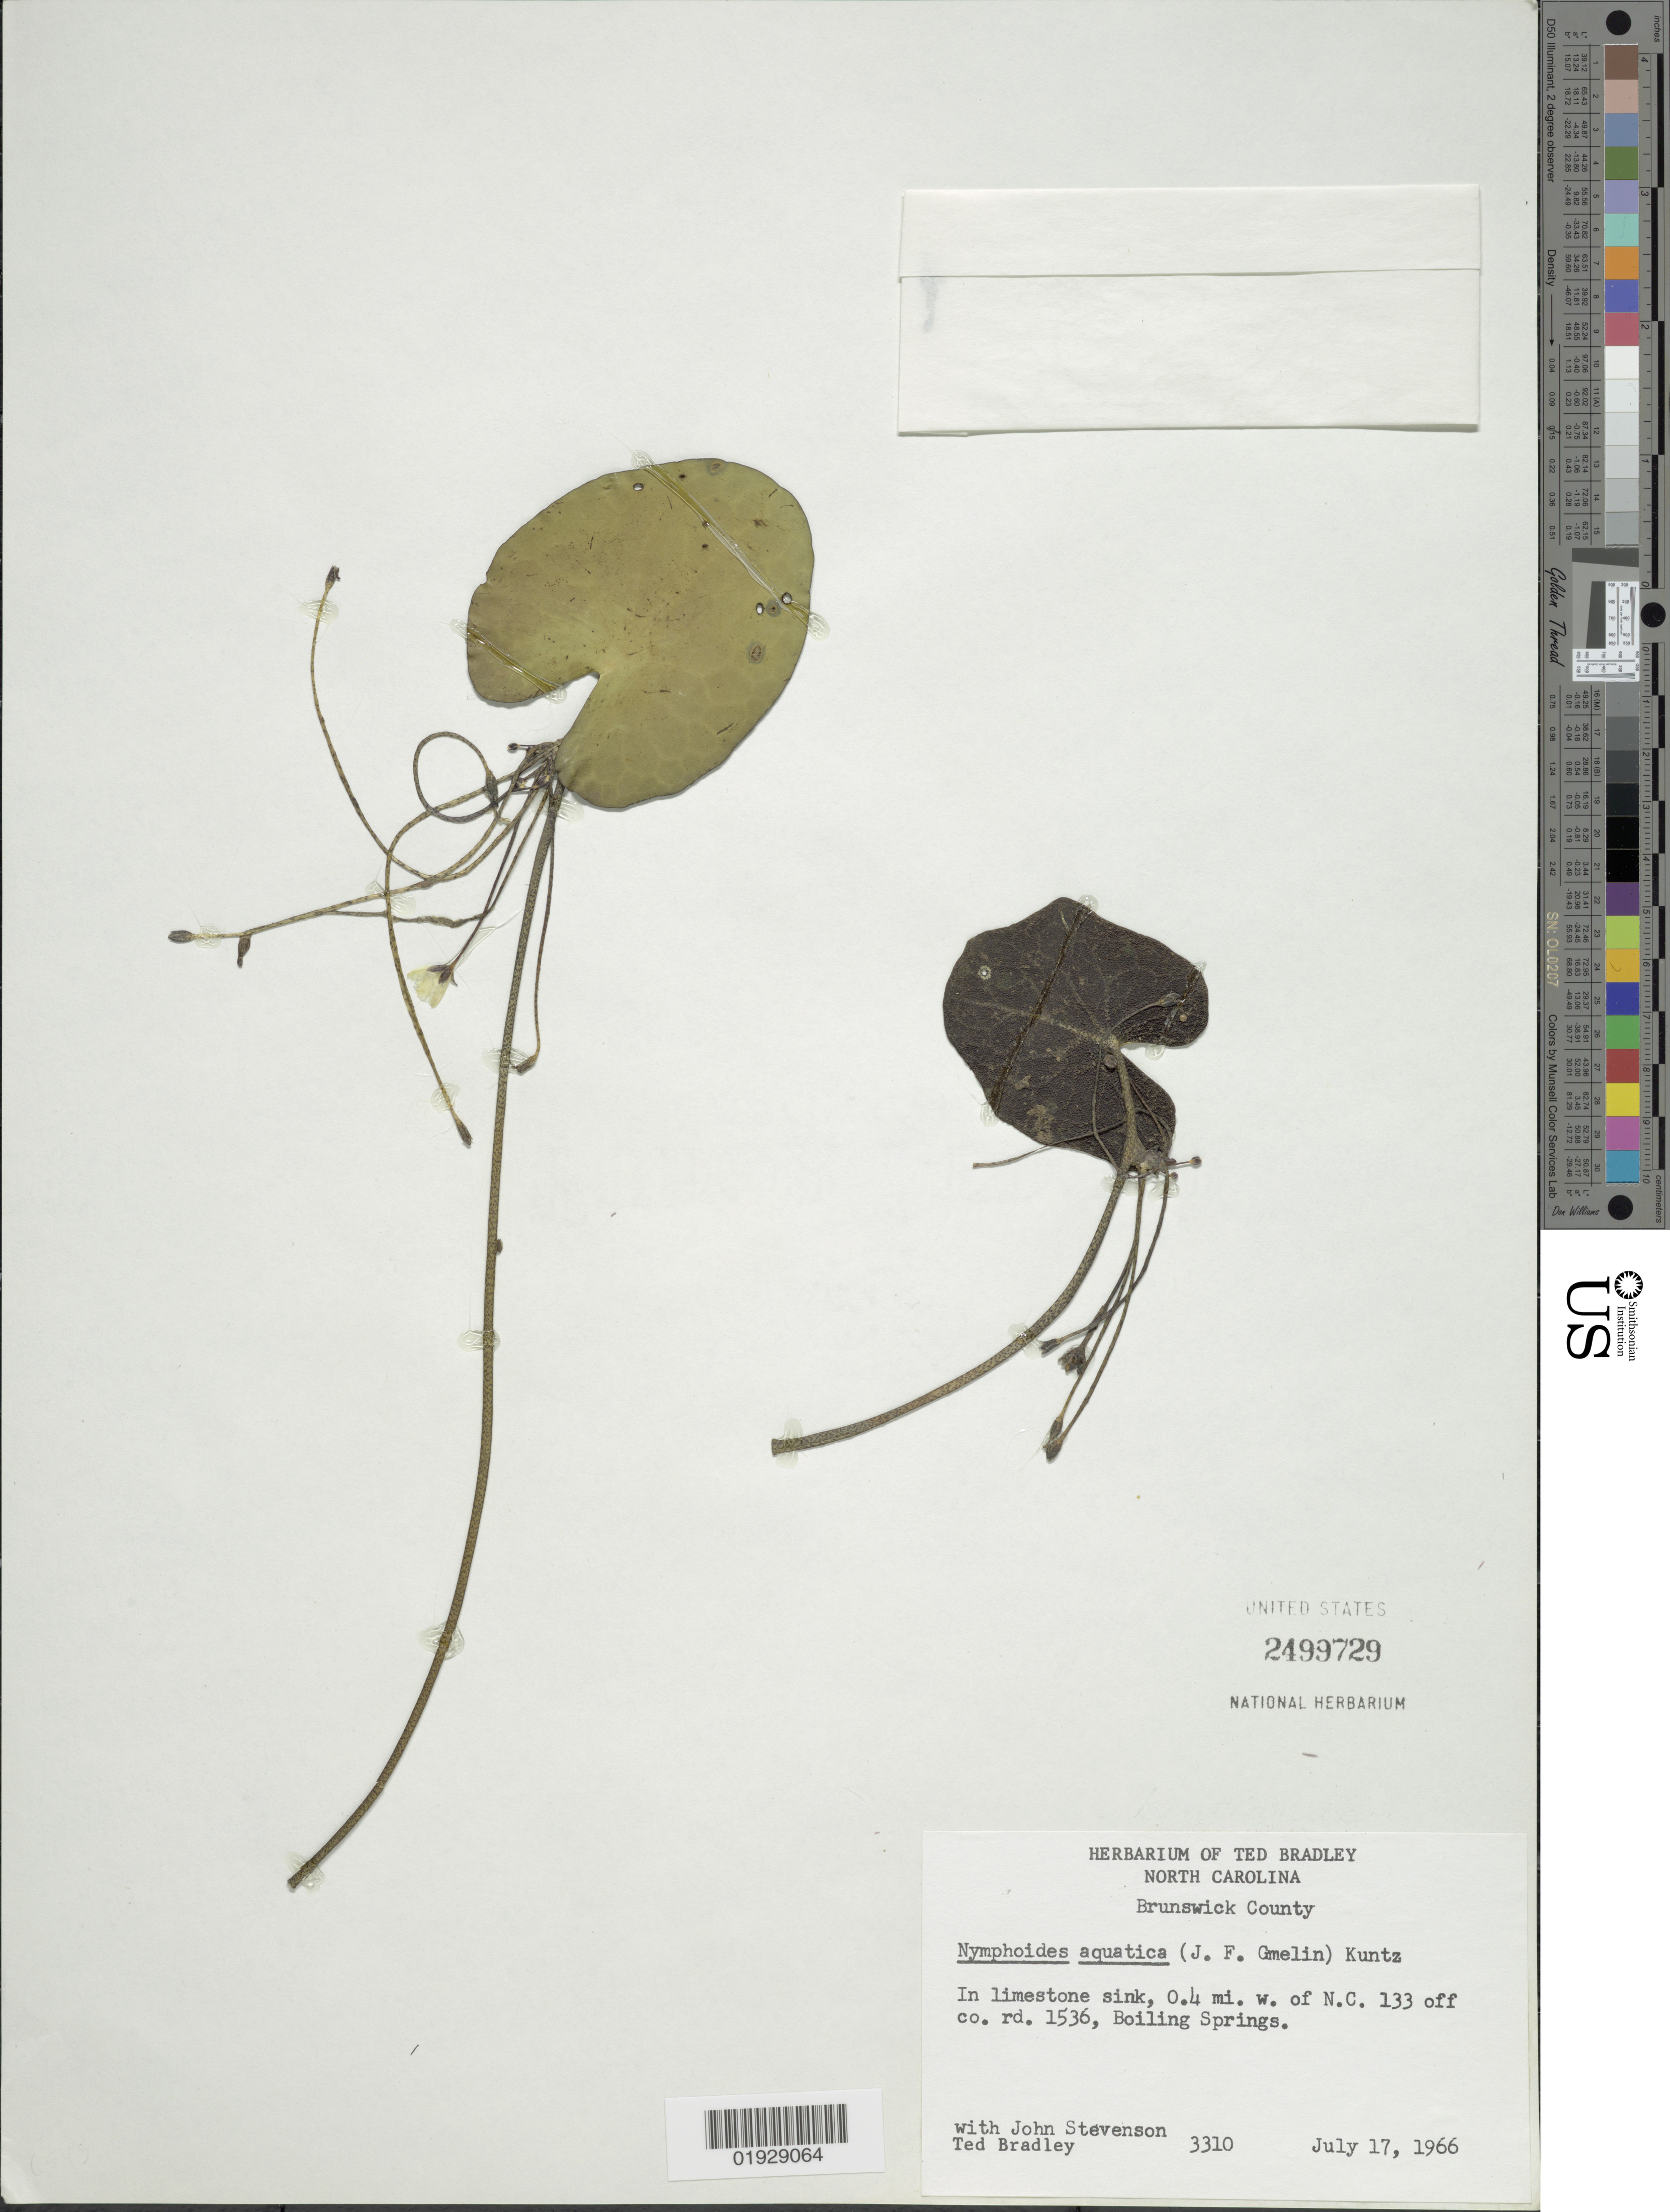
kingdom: Plantae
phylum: Tracheophyta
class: Magnoliopsida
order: Asterales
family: Menyanthaceae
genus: Nymphoides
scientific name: Nymphoides aquatica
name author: (J.F. Gmel.) Kuntze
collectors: T. Bradley & J. Stevenson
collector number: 3310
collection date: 1966-07-17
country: United States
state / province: North Carolina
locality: Brunswick County, In limestone sink, 0.4 mi. w. of N.C. 133 off co. rd. 1536, Boiling Springs.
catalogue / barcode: US 2499729